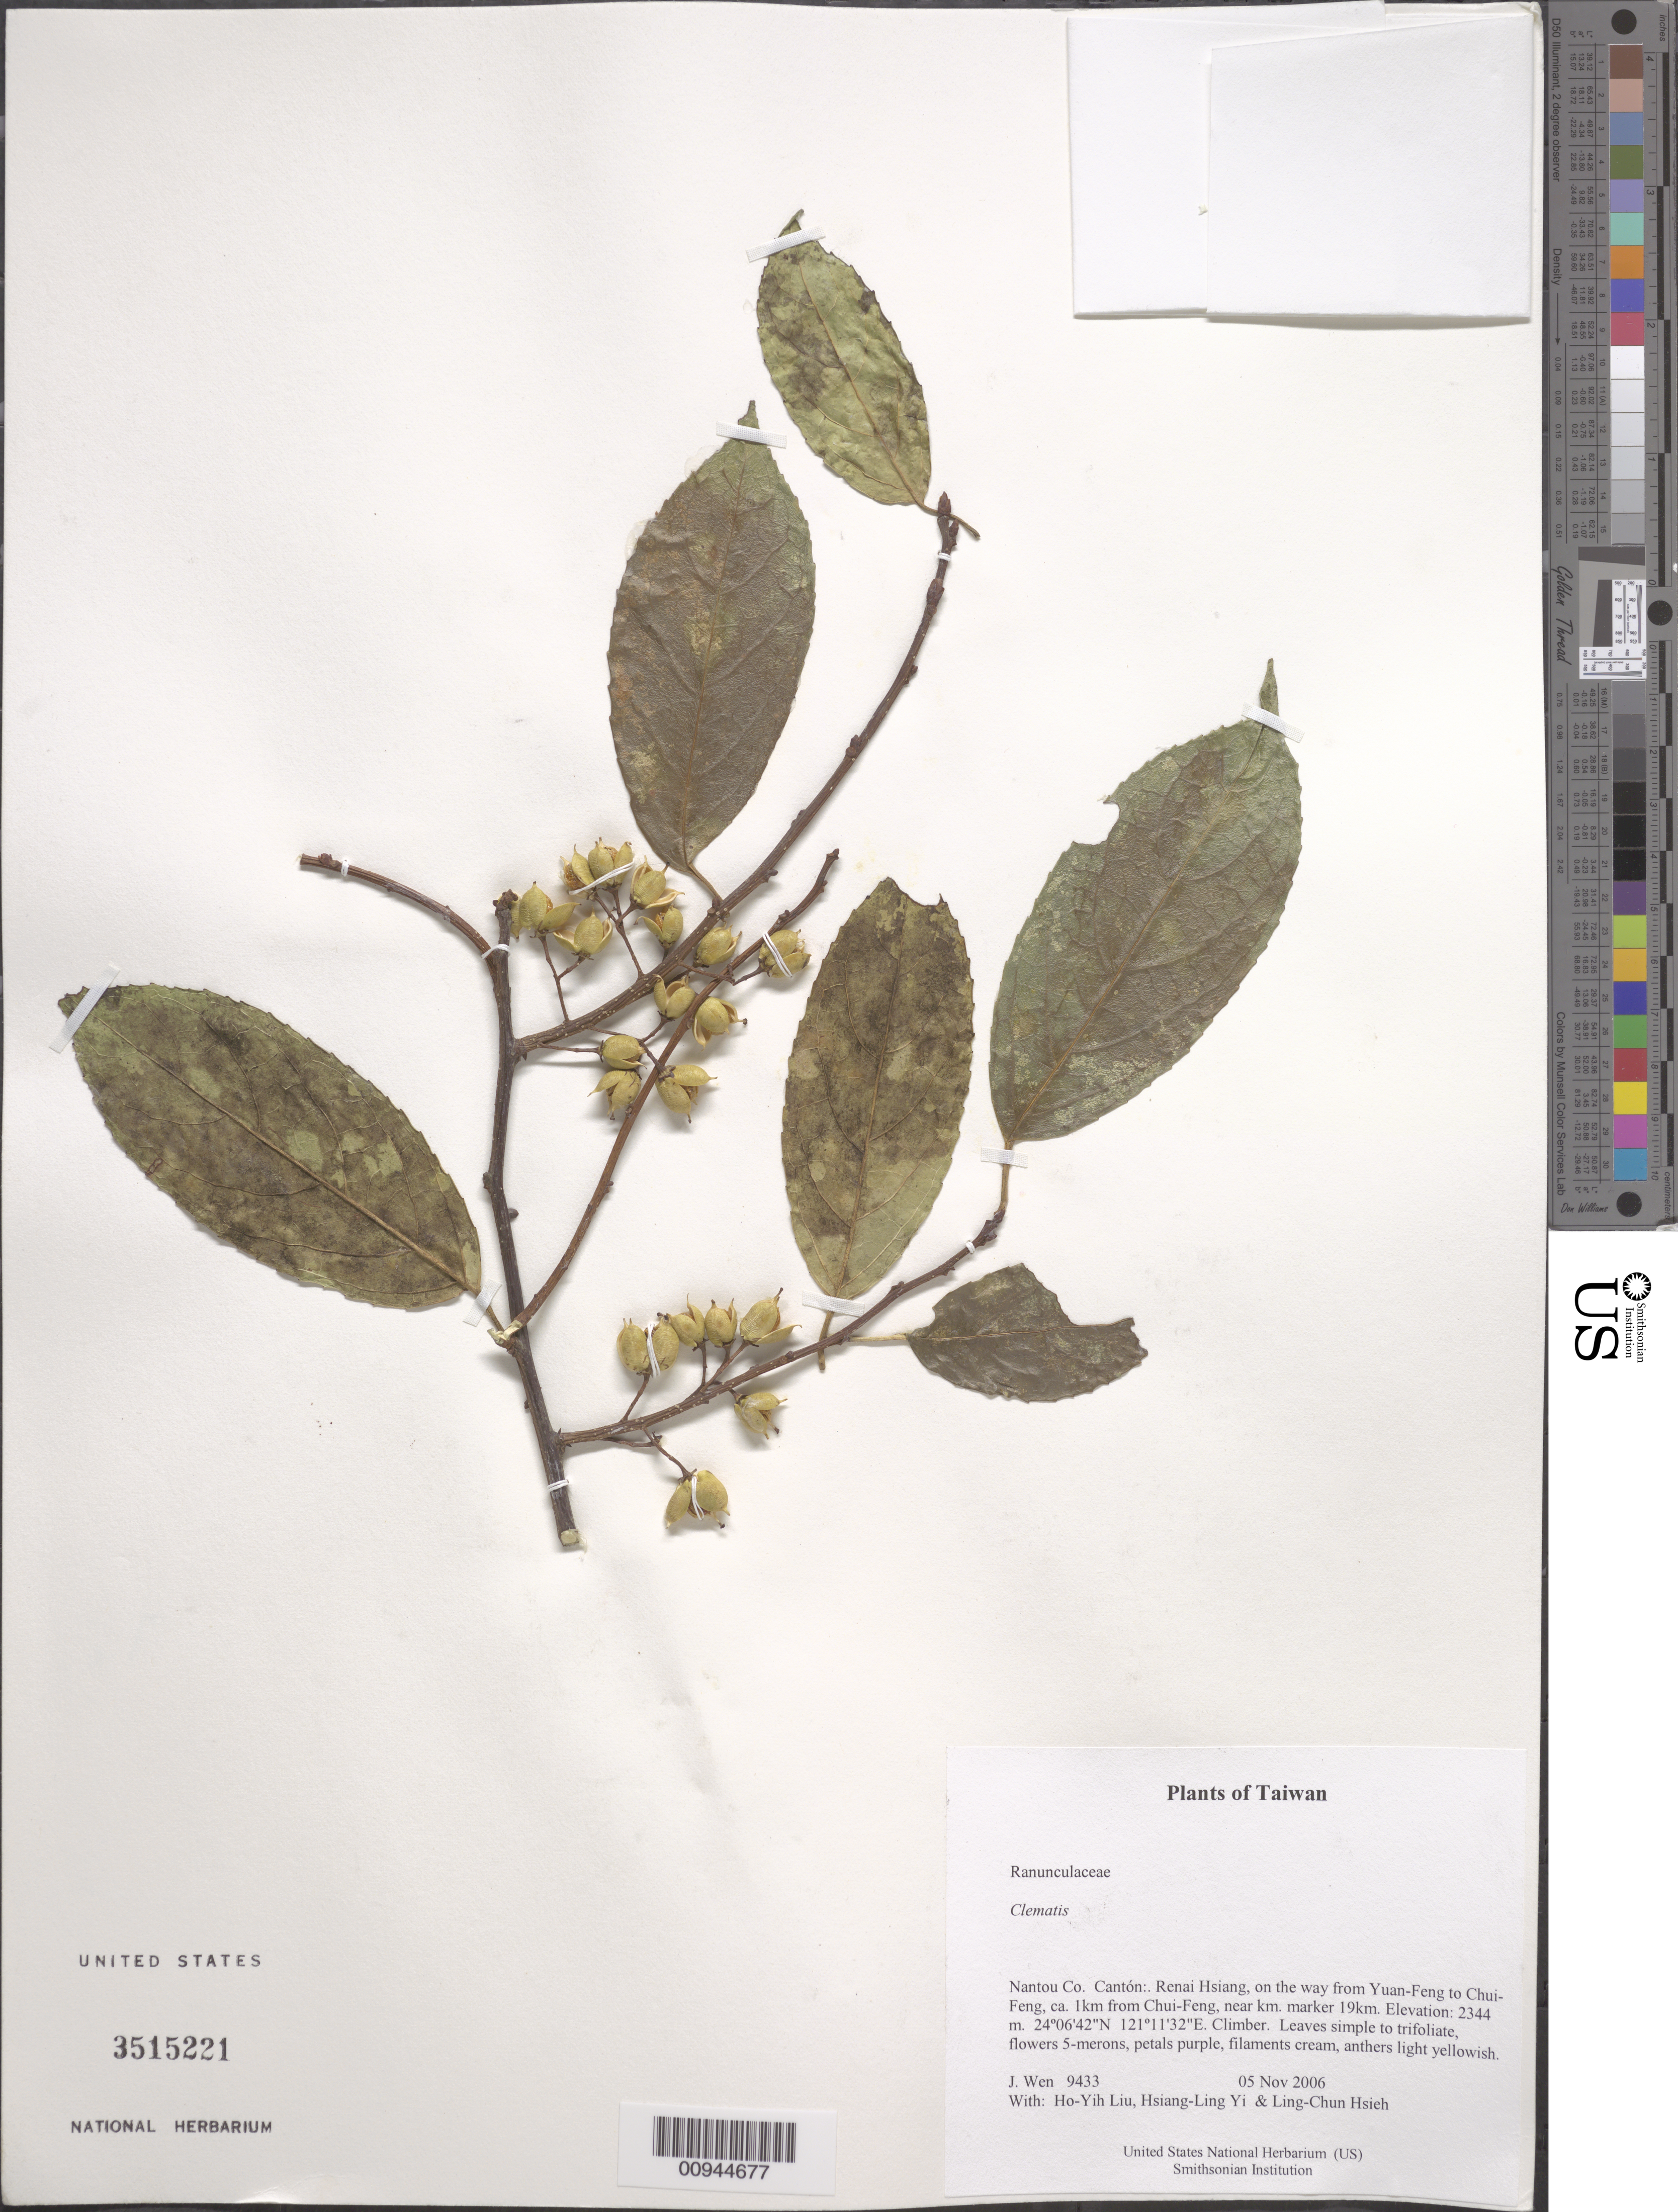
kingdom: Plantae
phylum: Tracheophyta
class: Magnoliopsida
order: Ranunculales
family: Ranunculaceae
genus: Clematis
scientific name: Clematis sp.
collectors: J. Wen, H. Liu, H. l. Yi & L. Hsieh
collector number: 9433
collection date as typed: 05 Nov 2006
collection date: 2006-11-05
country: Taiwan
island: Taiwan [Formosa]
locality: Renai Hsiang, on the way from Yuan-Feng to Chui-Feng, ca. 1km from Chui-Feng, near km. marker 19km.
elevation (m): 2344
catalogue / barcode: US 3515221